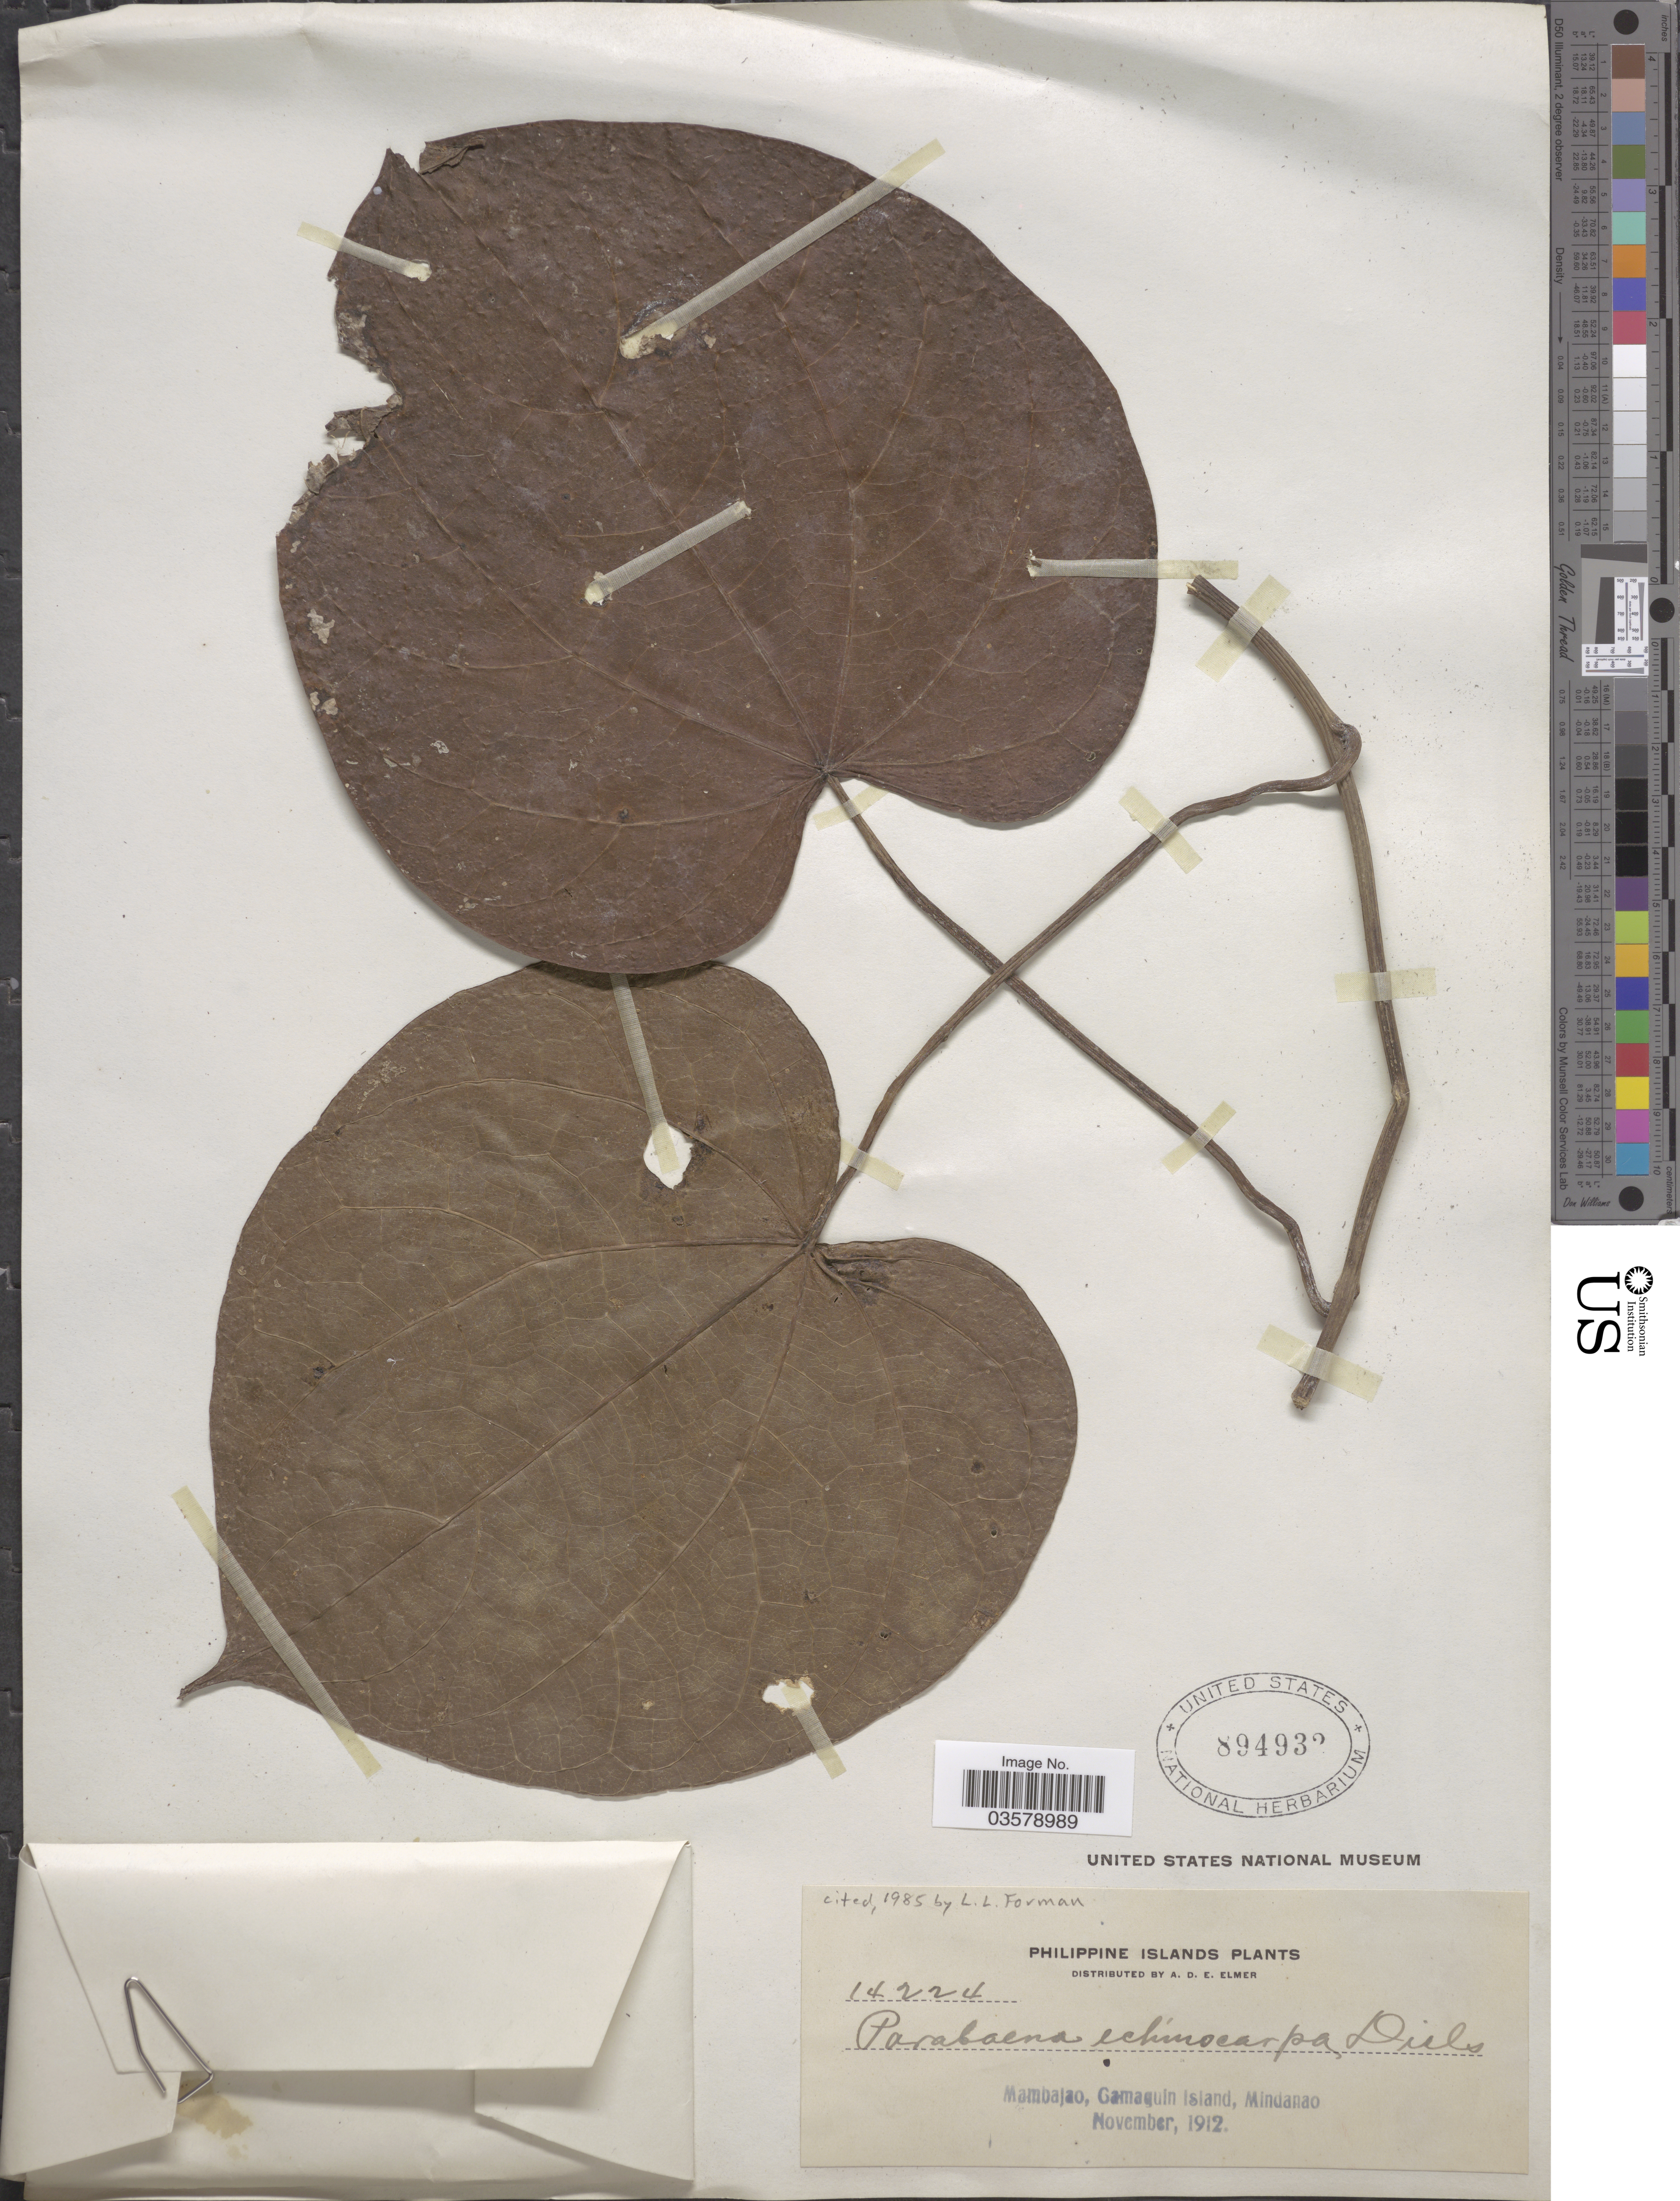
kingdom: Plantae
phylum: Tracheophyta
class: Magnoliopsida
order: Ranunculales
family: Menispermaceae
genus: Parabaena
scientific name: Parabaena echinocarpa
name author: Diels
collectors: A. D. E. Elmer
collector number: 14224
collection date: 1912-12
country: Philippines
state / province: Northern Mindanao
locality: Mambajao, Camaguin Island, Mindanao.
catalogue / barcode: US 894932